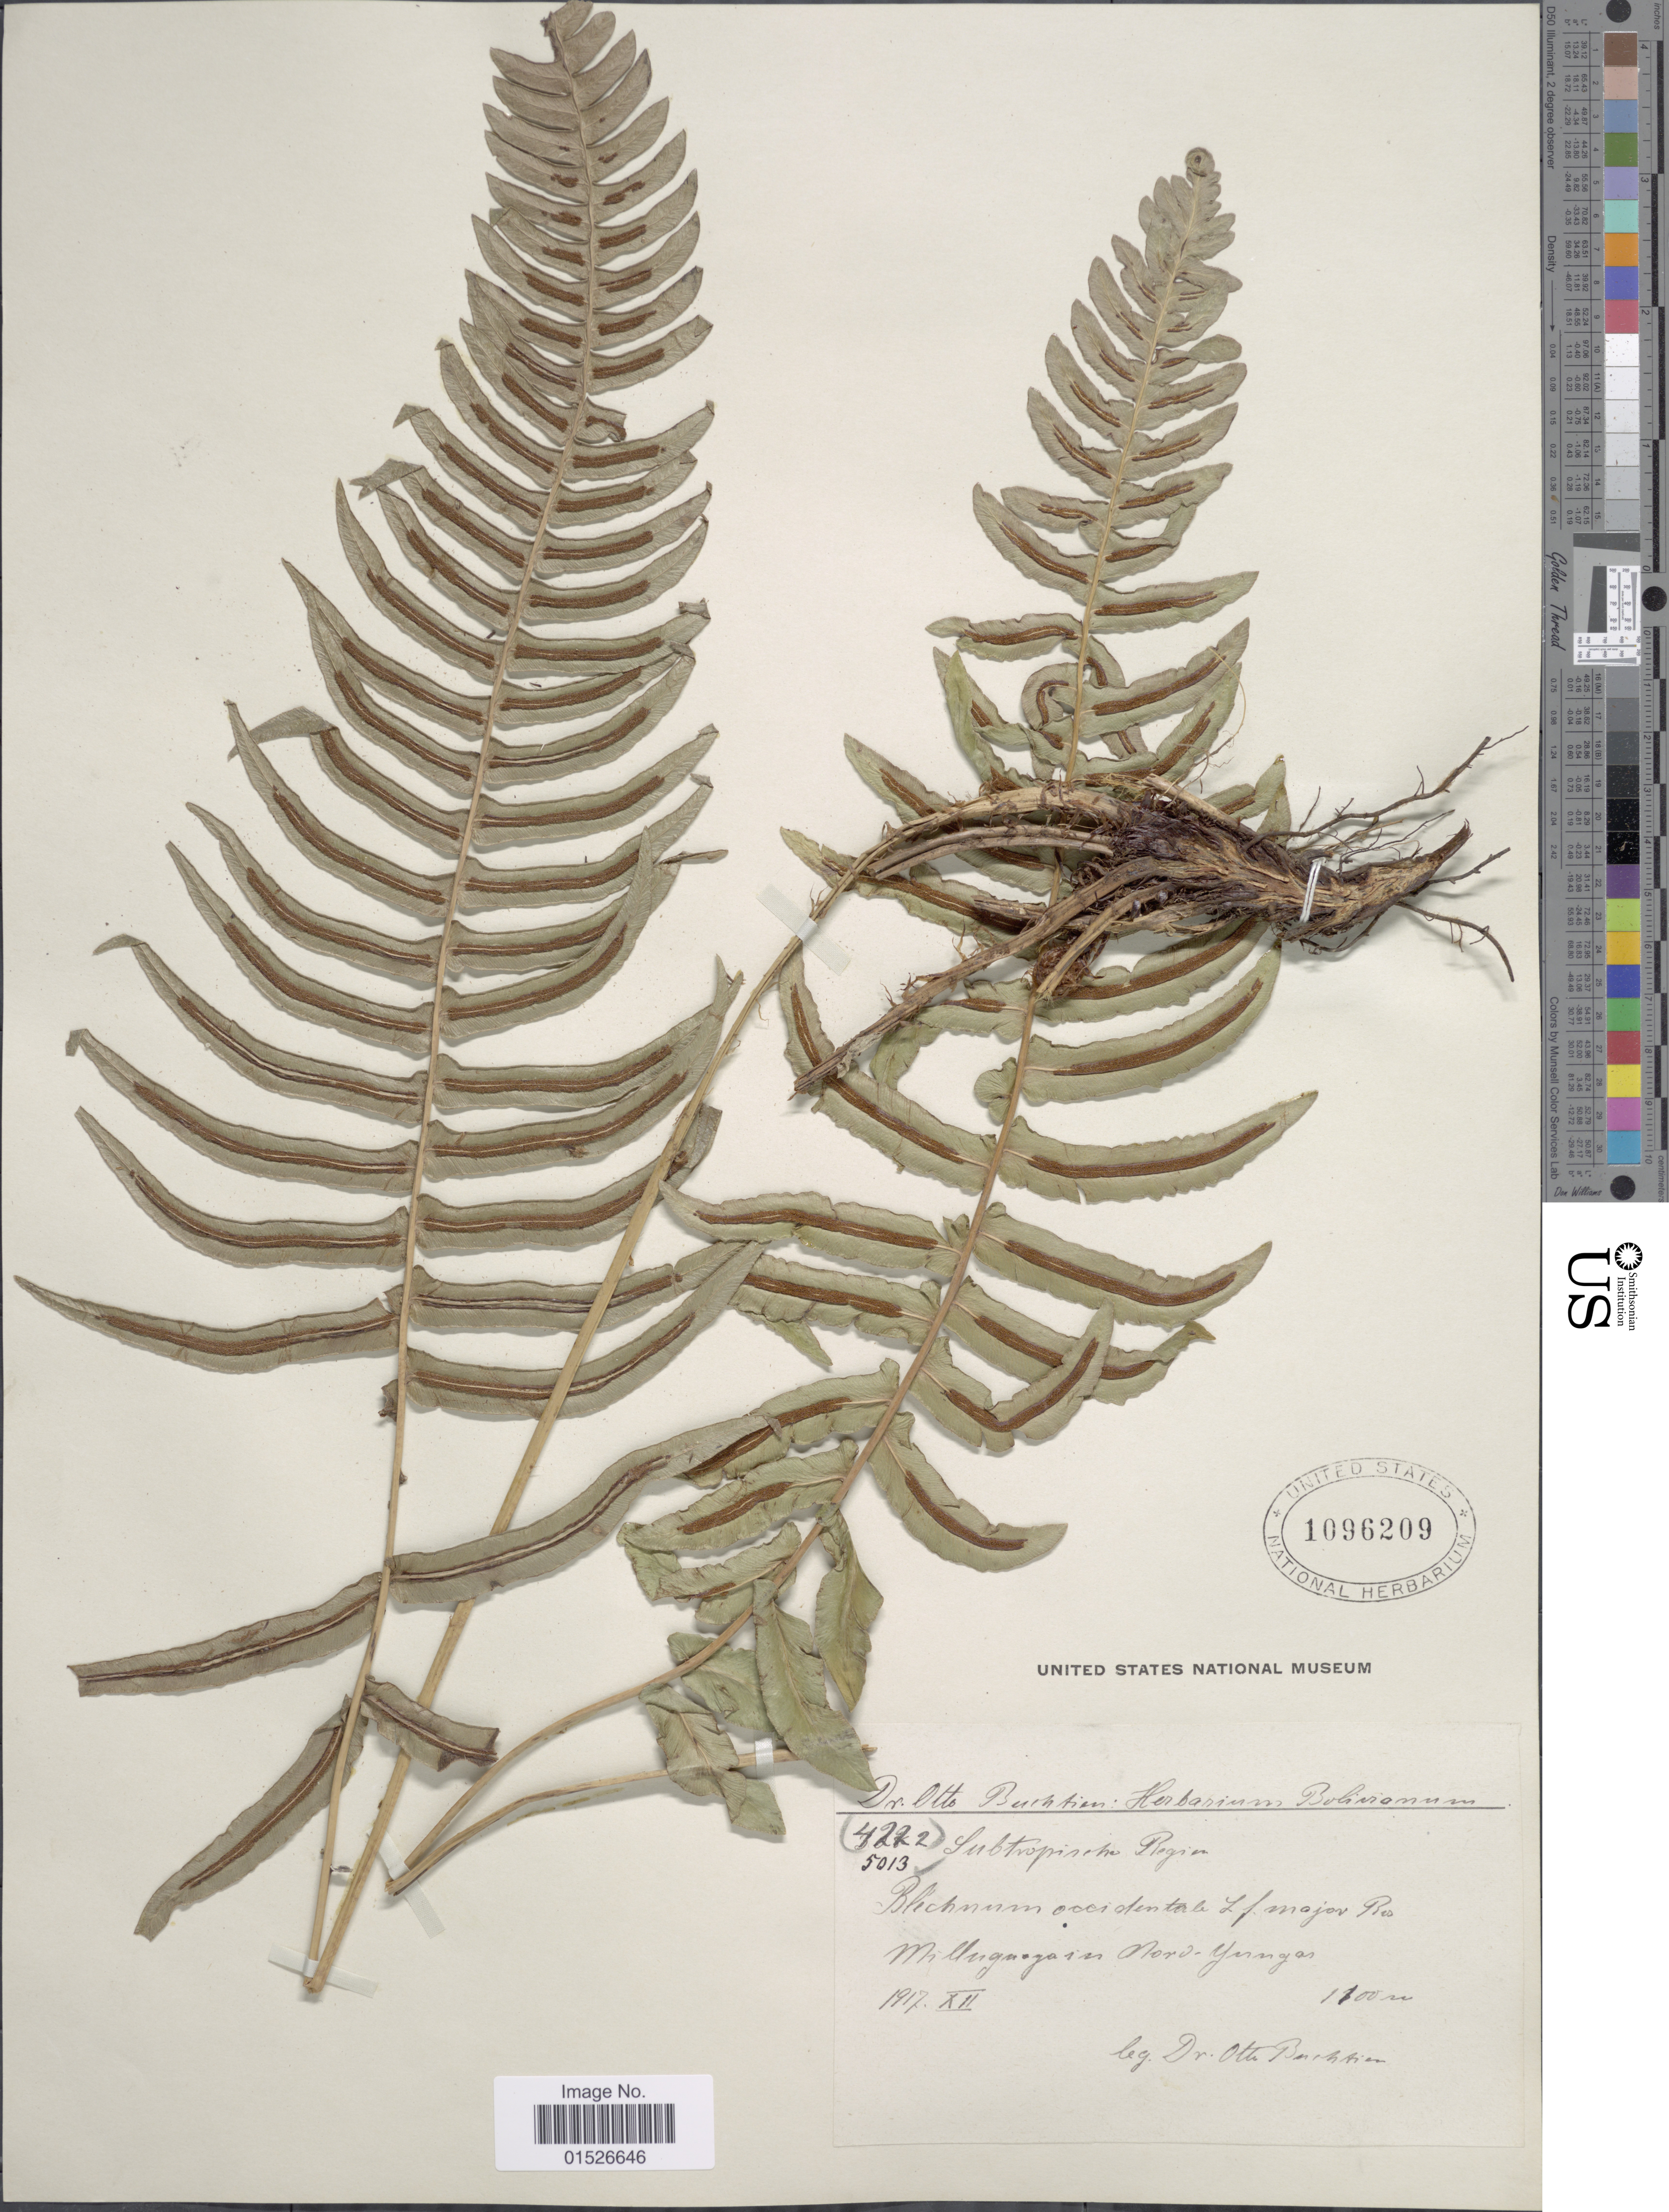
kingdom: Plantae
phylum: Tracheophyta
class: Polypodiopsida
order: Polypodiales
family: Blechnaceae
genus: Blechnum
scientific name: Blechnum occidentale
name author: L.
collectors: O. Buchtien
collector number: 5013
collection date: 1917-12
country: Bolivia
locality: Subtropische region, Milluguaga in Nord-Yungas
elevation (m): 1100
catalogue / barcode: US 1096209